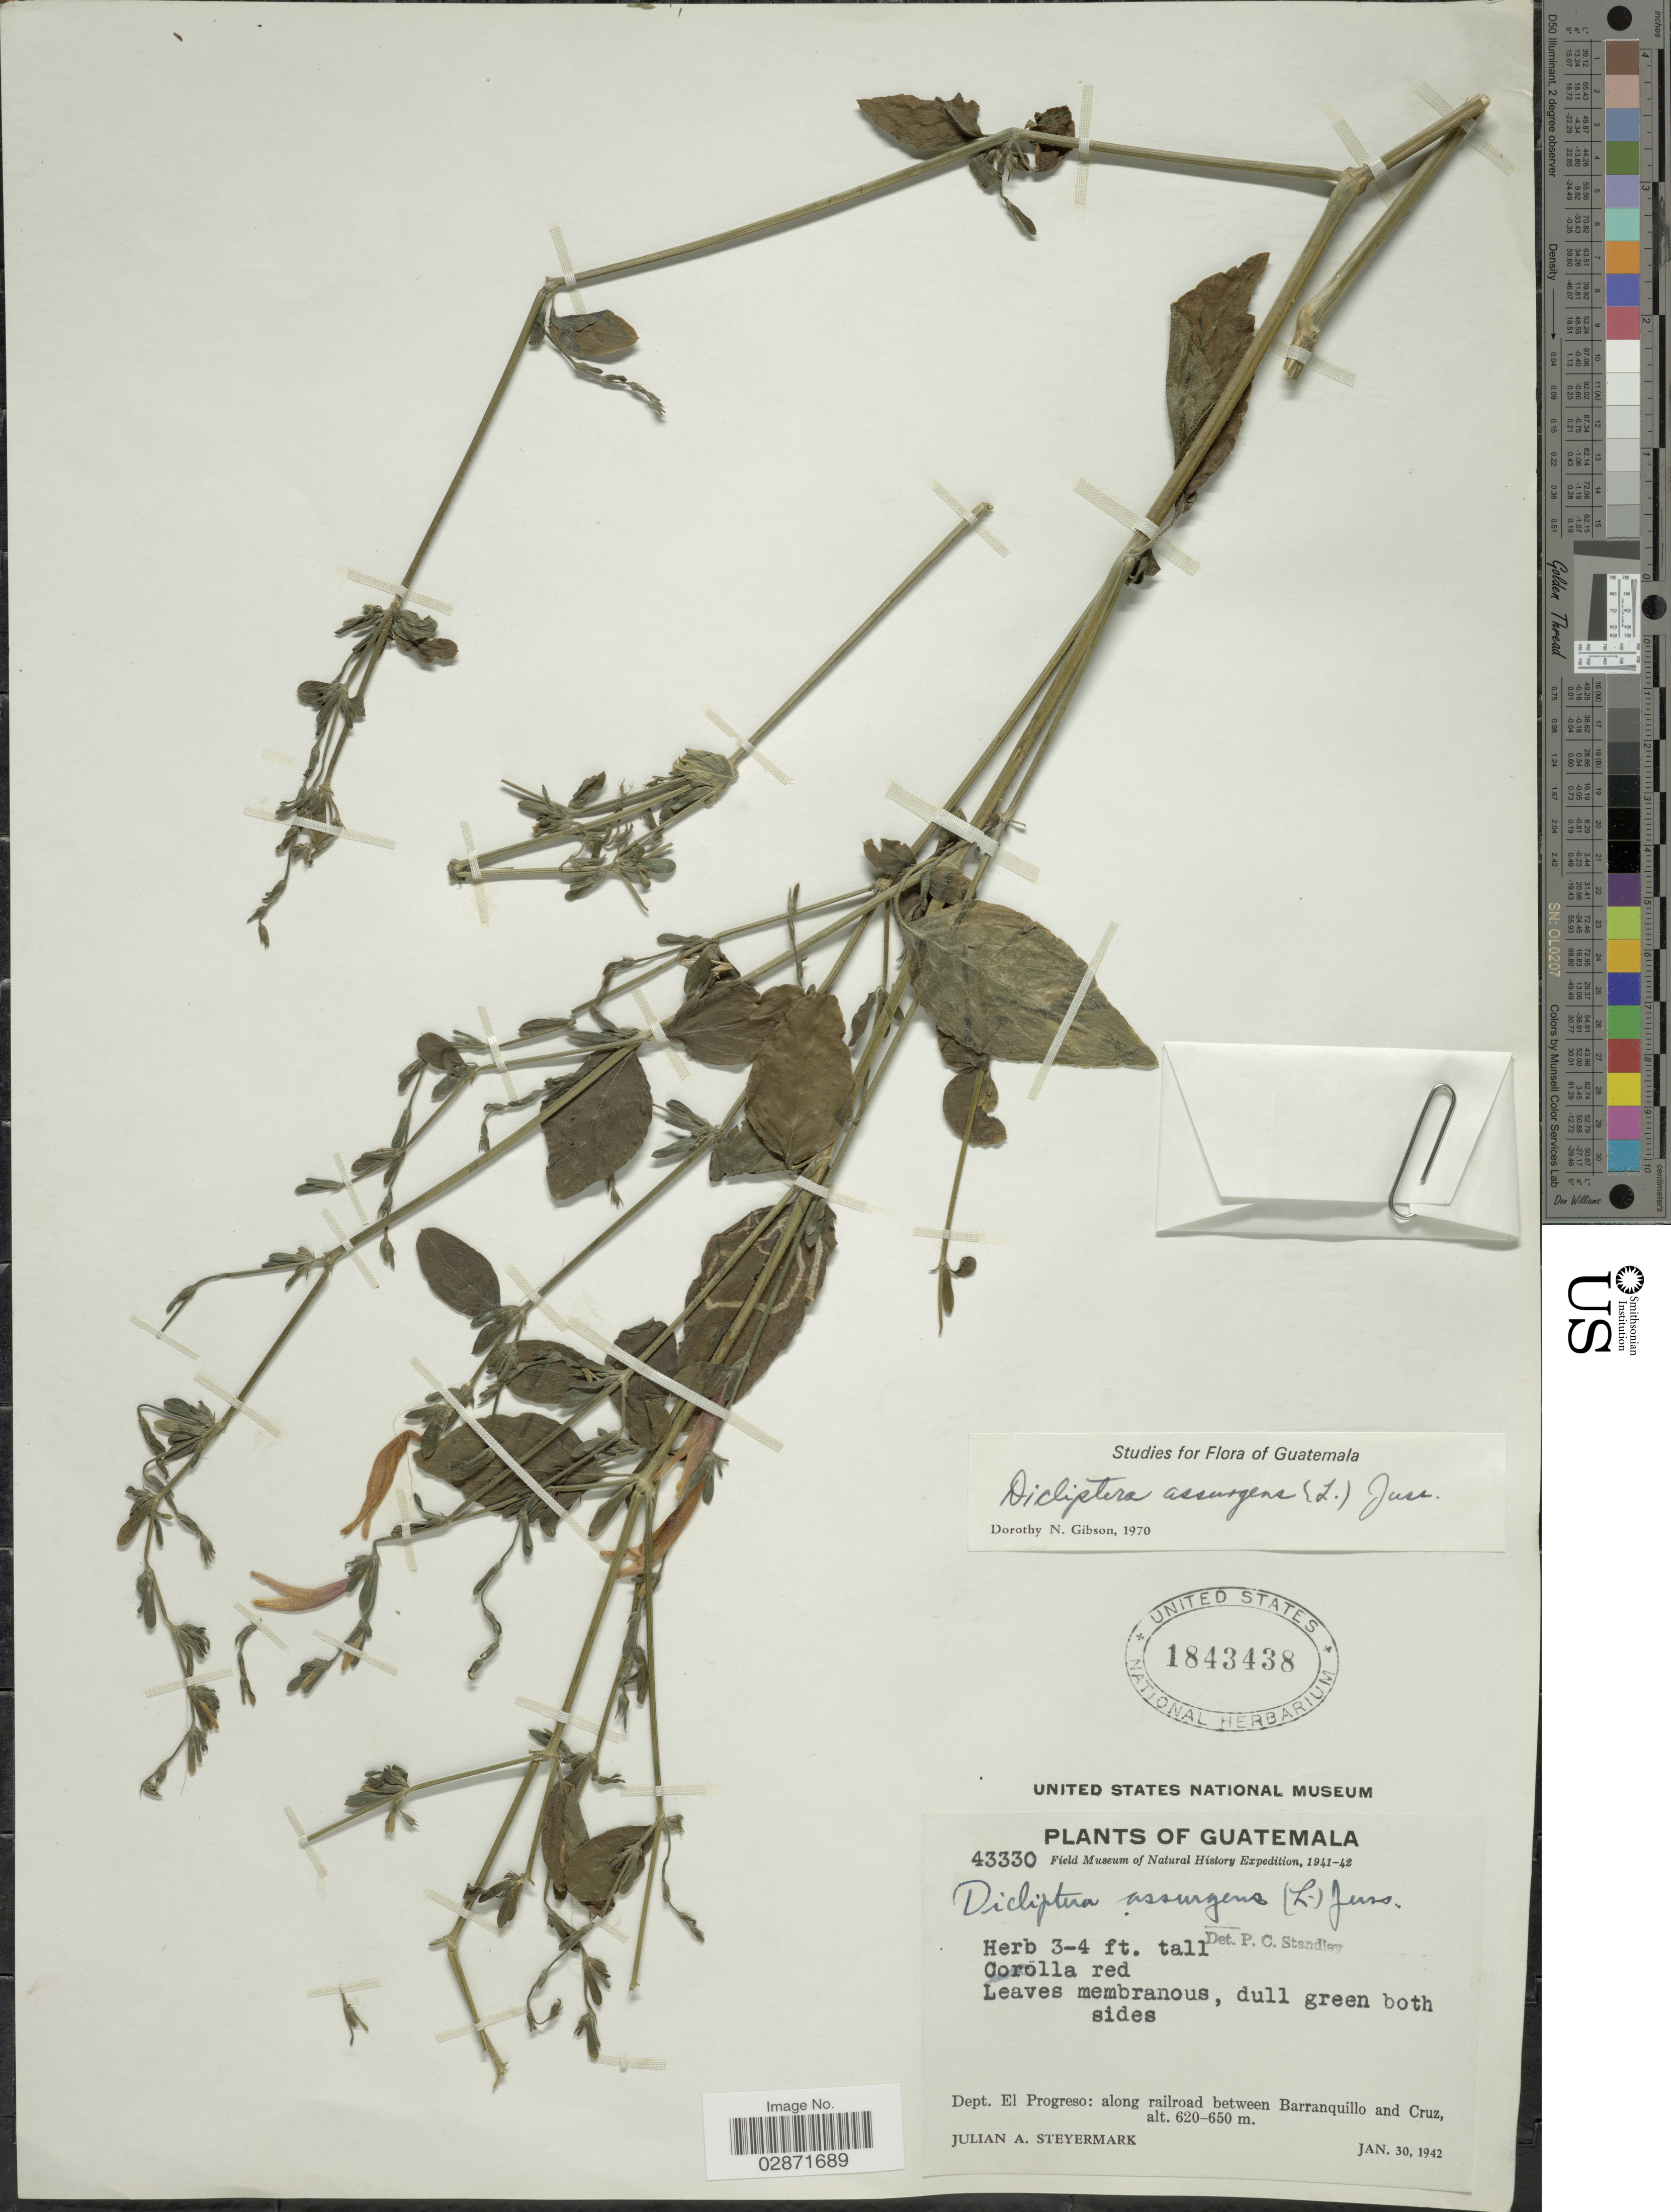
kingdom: Plantae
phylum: Tracheophyta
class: Magnoliopsida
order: Lamiales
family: Acanthaceae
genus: Dicliptera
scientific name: Dicliptera sexangularis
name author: (L.) Juss.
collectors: J. Steyermark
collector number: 43330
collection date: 1942-01-30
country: Guatemala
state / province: El Progreso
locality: Dept. El Progreso: along railroad between Barranquillo and Cruz.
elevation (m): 620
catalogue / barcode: US 1843438